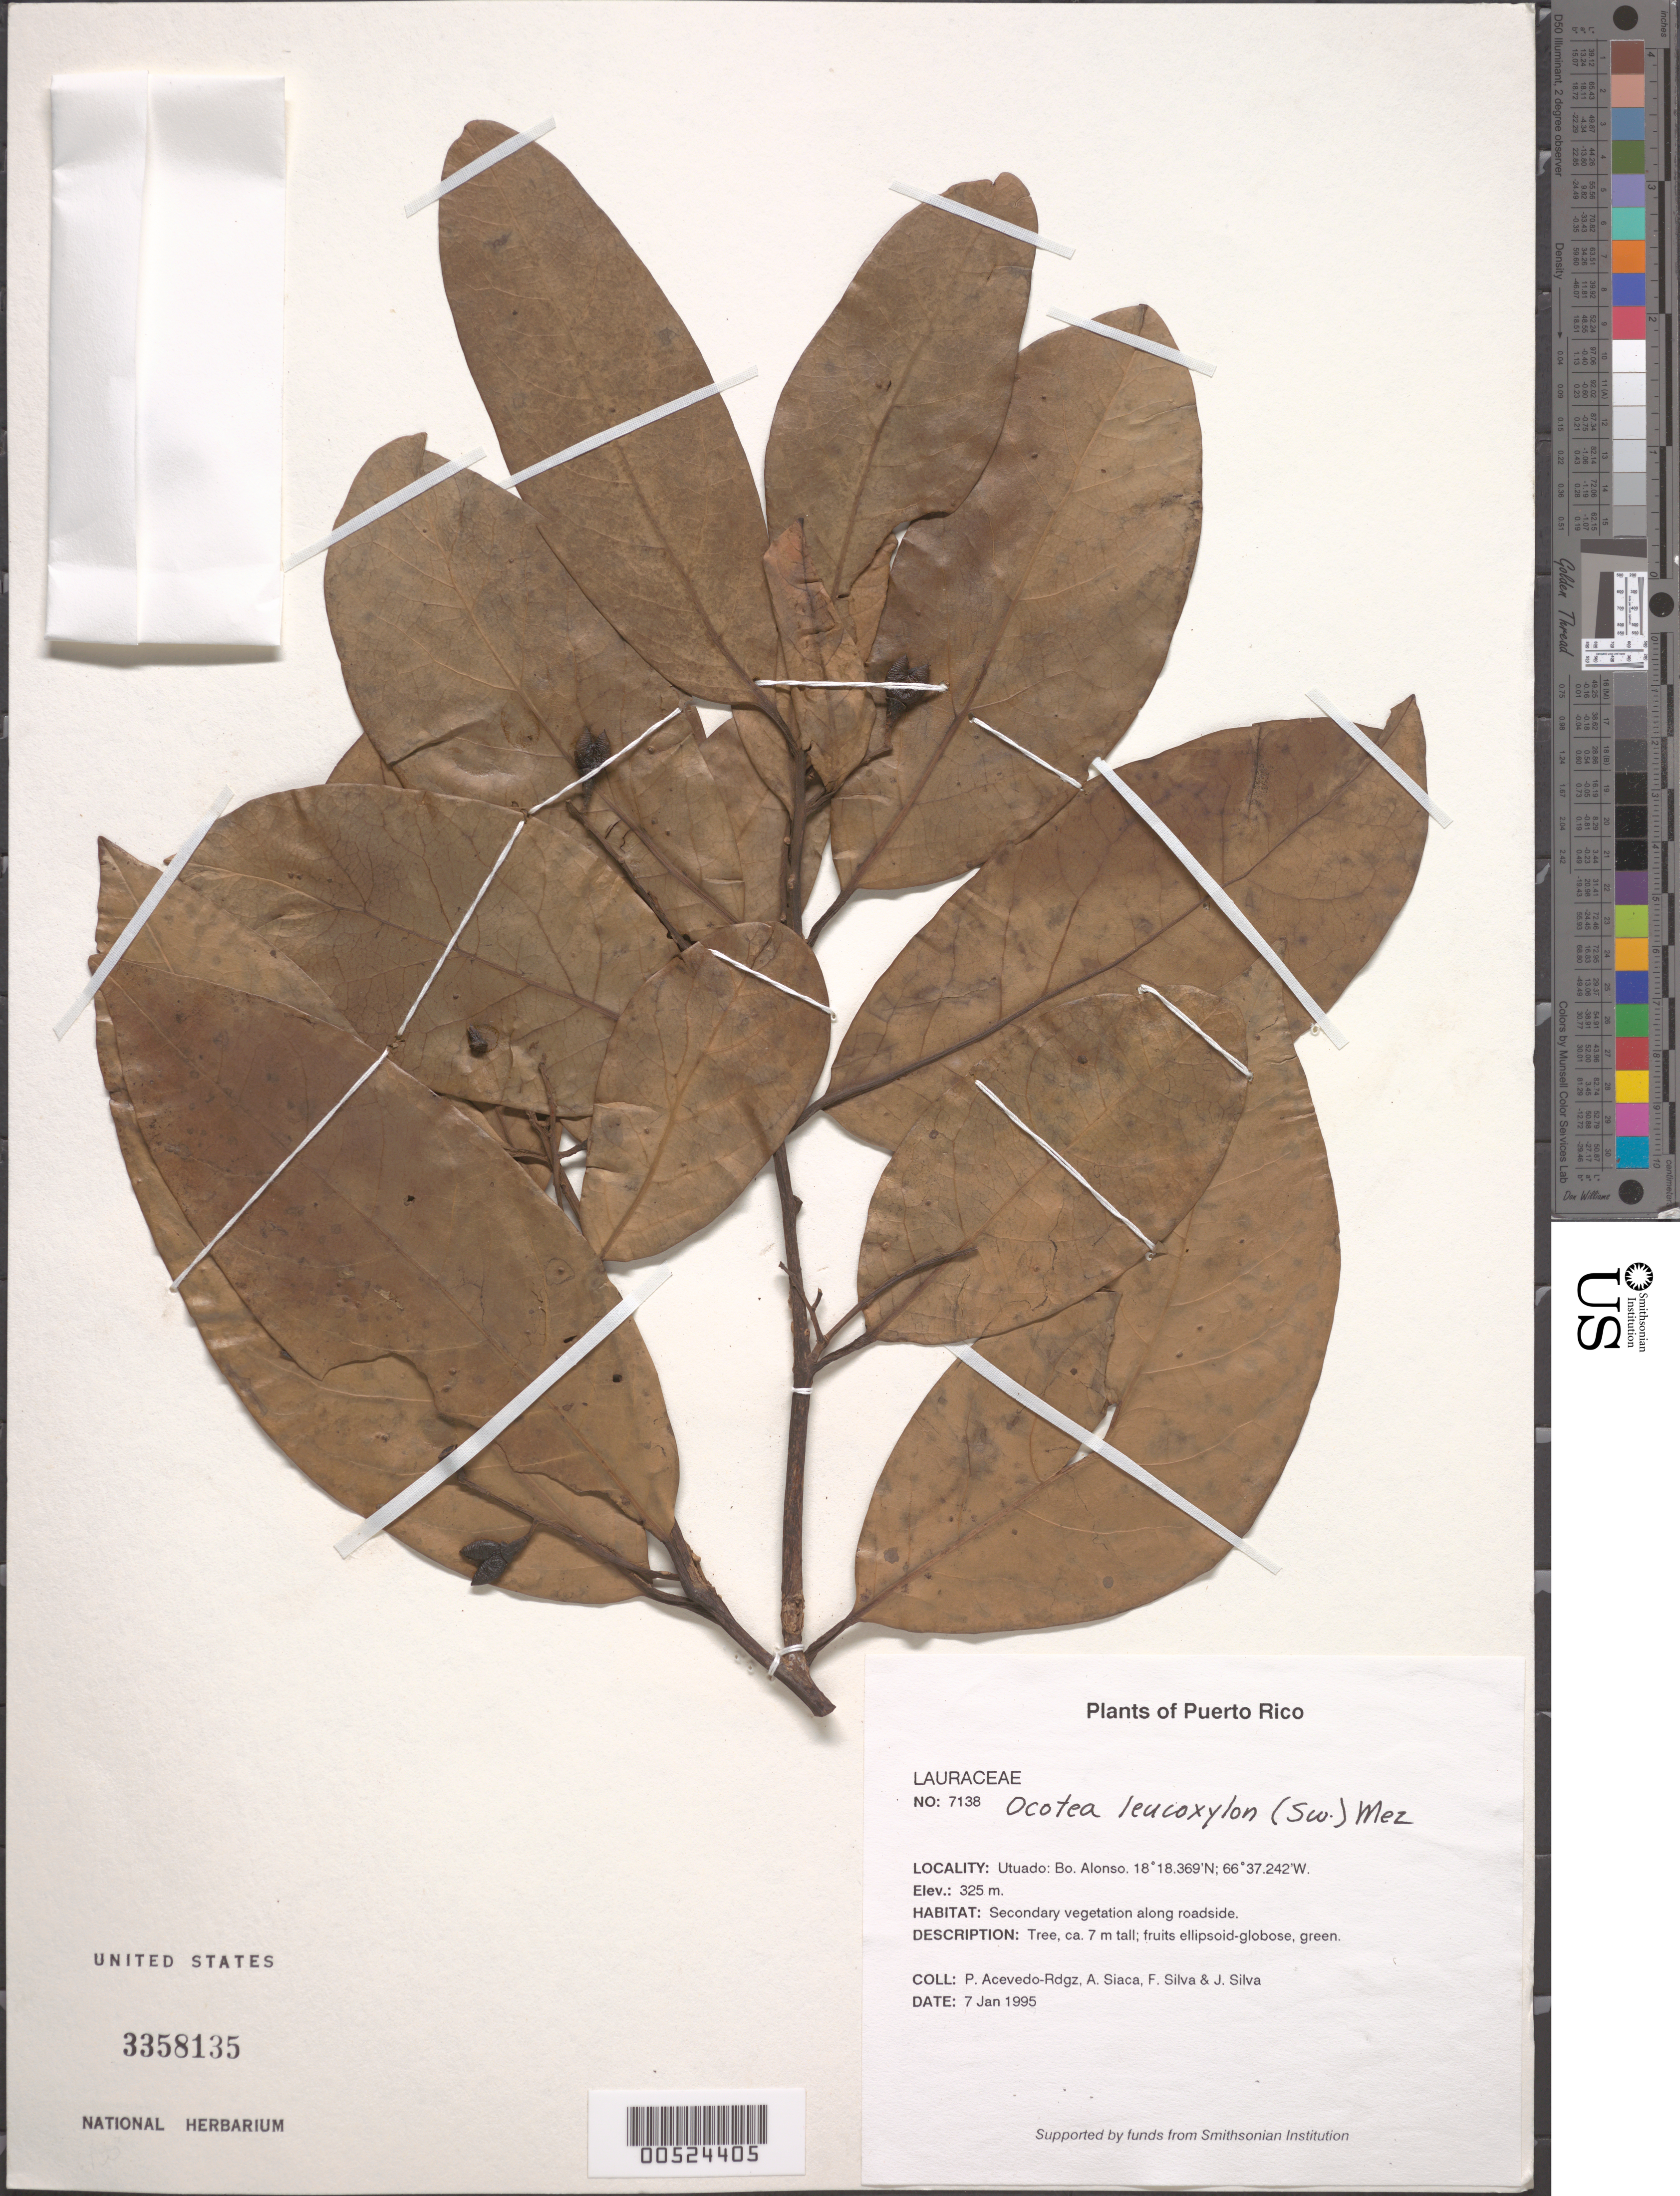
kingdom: Plantae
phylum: Tracheophyta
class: Magnoliopsida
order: Laurales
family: Lauraceae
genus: Ocotea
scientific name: Ocotea leucoxylon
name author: (Sw.) Laness.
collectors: P. Acevedo-Rodr., A. Siaca, F. Silva & J. Silva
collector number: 7138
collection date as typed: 07 Jan 1995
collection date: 1995-01-07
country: Puerto Rico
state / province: Utuado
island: Puerto Rico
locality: Utuado; Bo. Don Alonso.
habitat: Secondary vegetation along roadside.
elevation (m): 325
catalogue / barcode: US 3358135